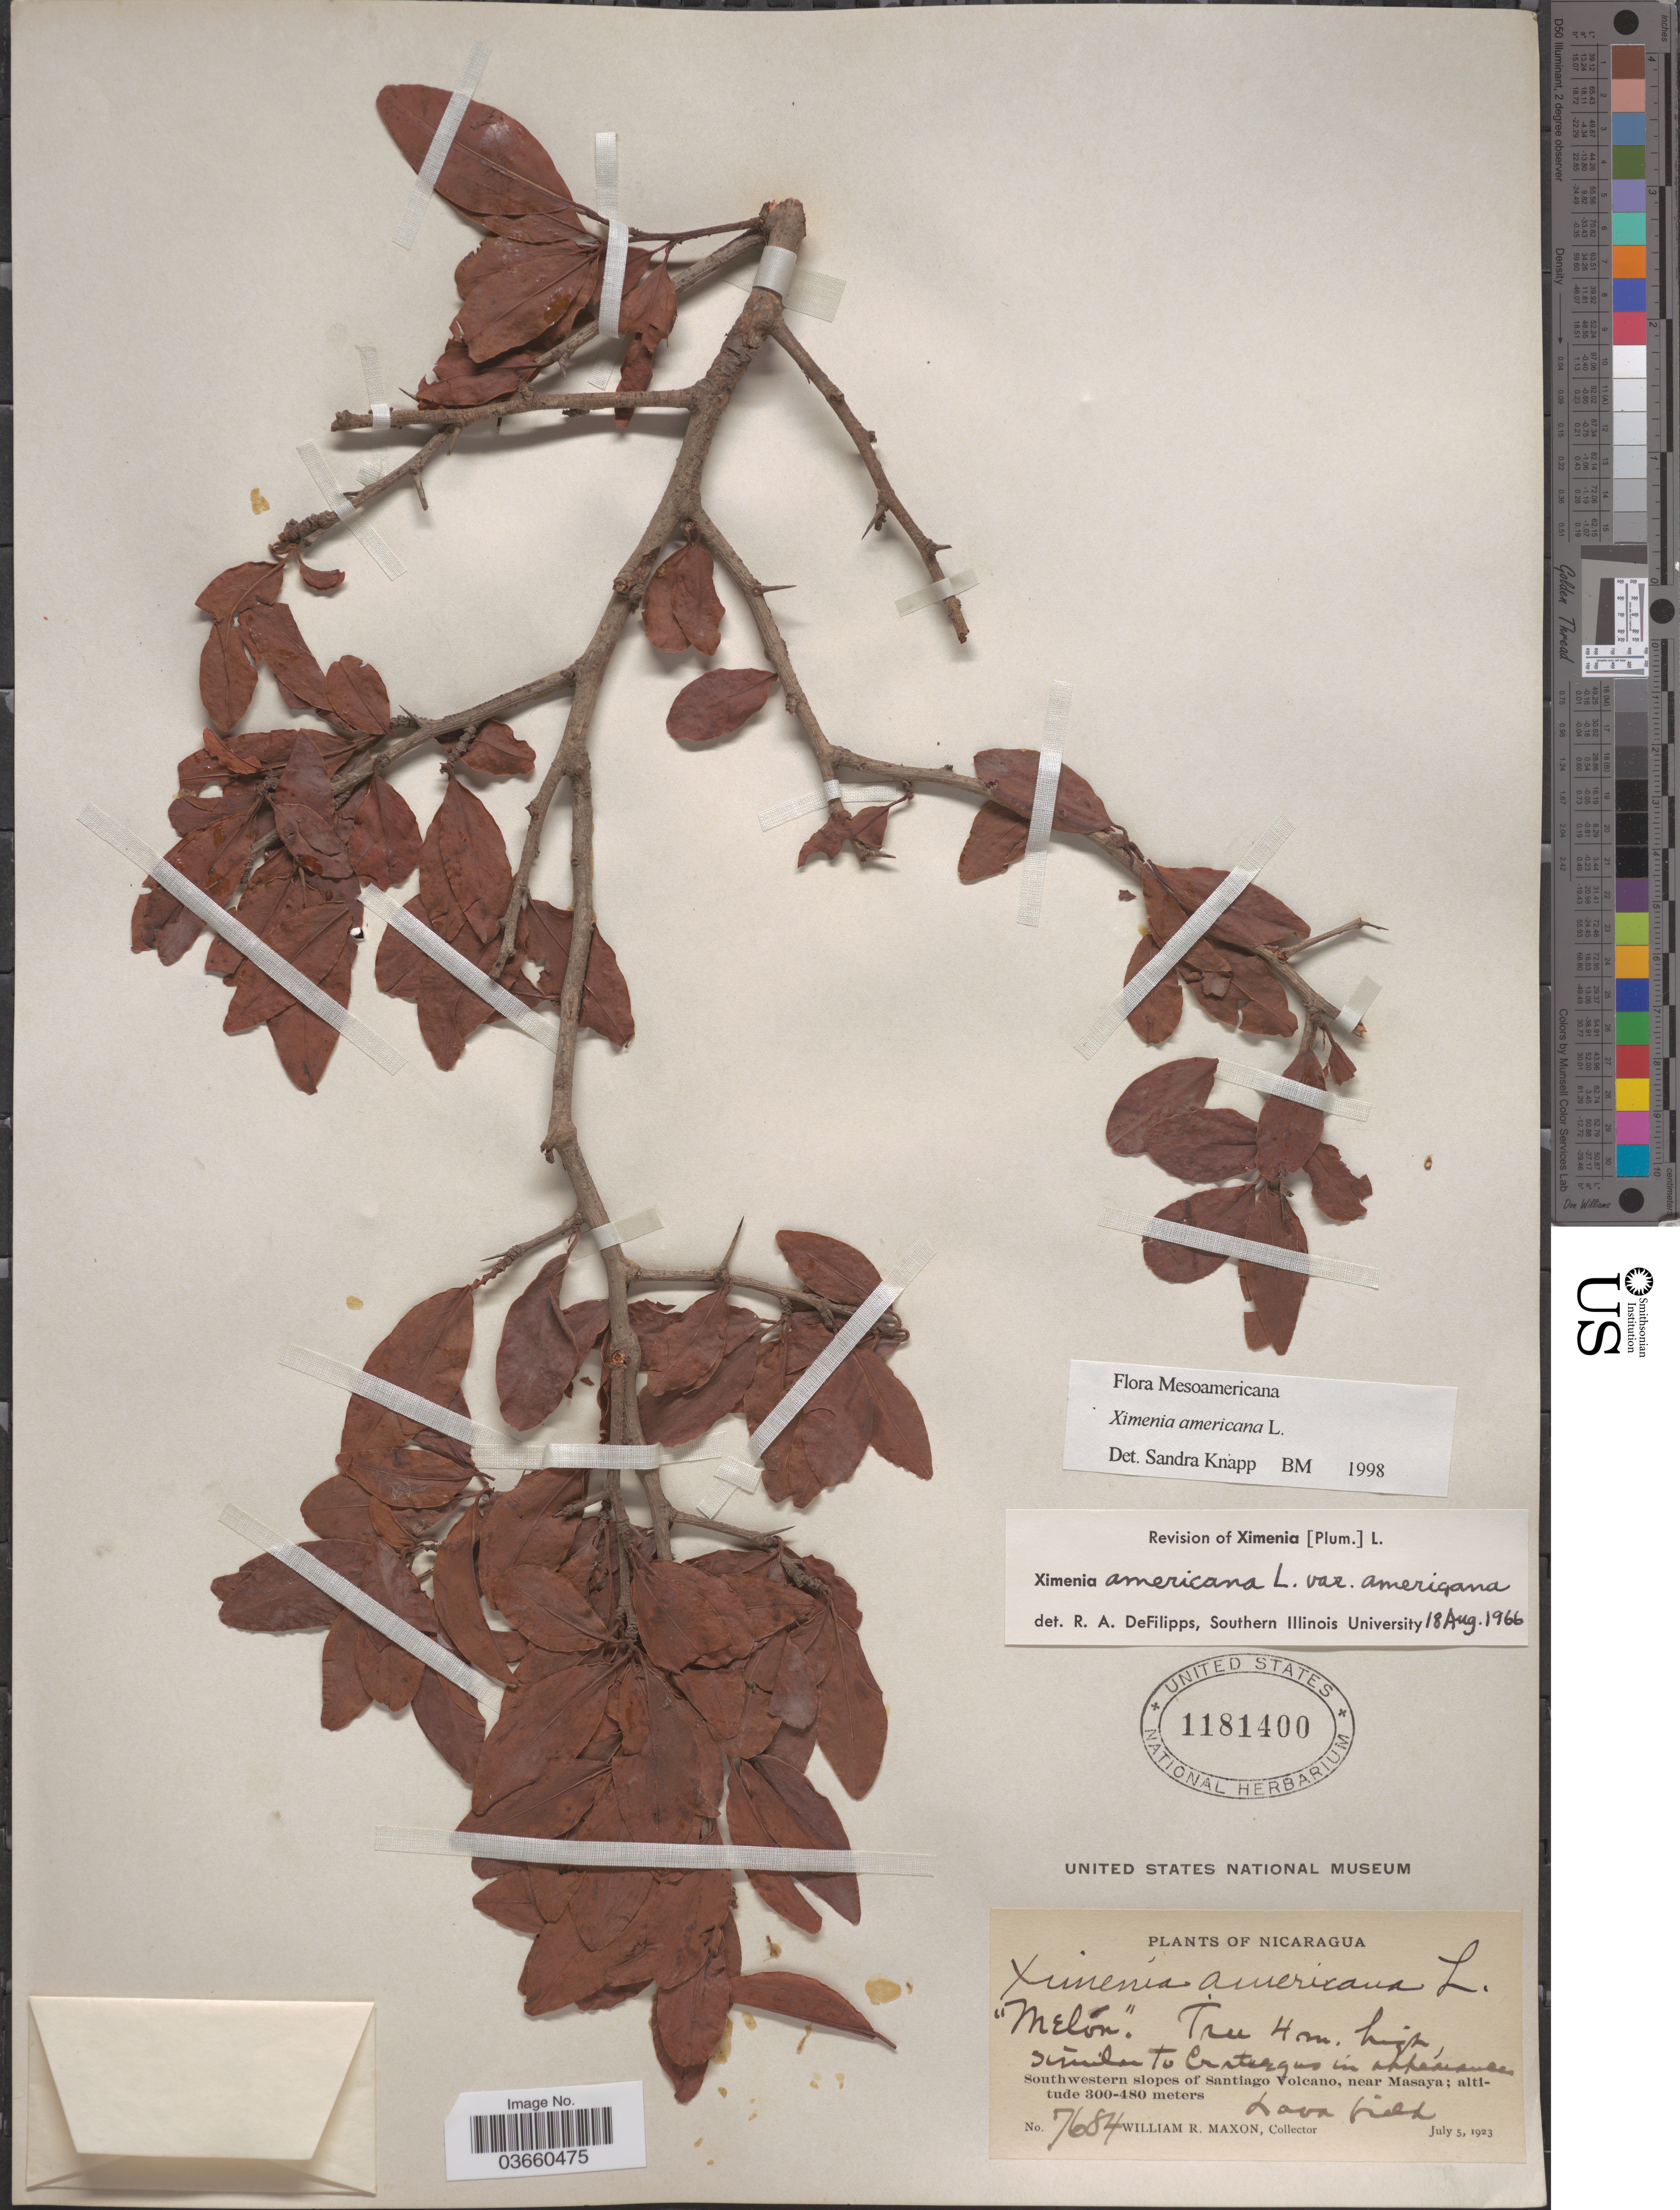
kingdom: Plantae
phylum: Tracheophyta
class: Magnoliopsida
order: Santalales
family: Ximeniaceae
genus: Ximenia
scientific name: Ximenia americana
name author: L.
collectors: W. R. Maxon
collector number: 7684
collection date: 1923-07-05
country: Nicaragua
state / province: Masaya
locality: Southwestern slopes of Santiago Volcano, near Masaya.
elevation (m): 300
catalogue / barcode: US 1181400